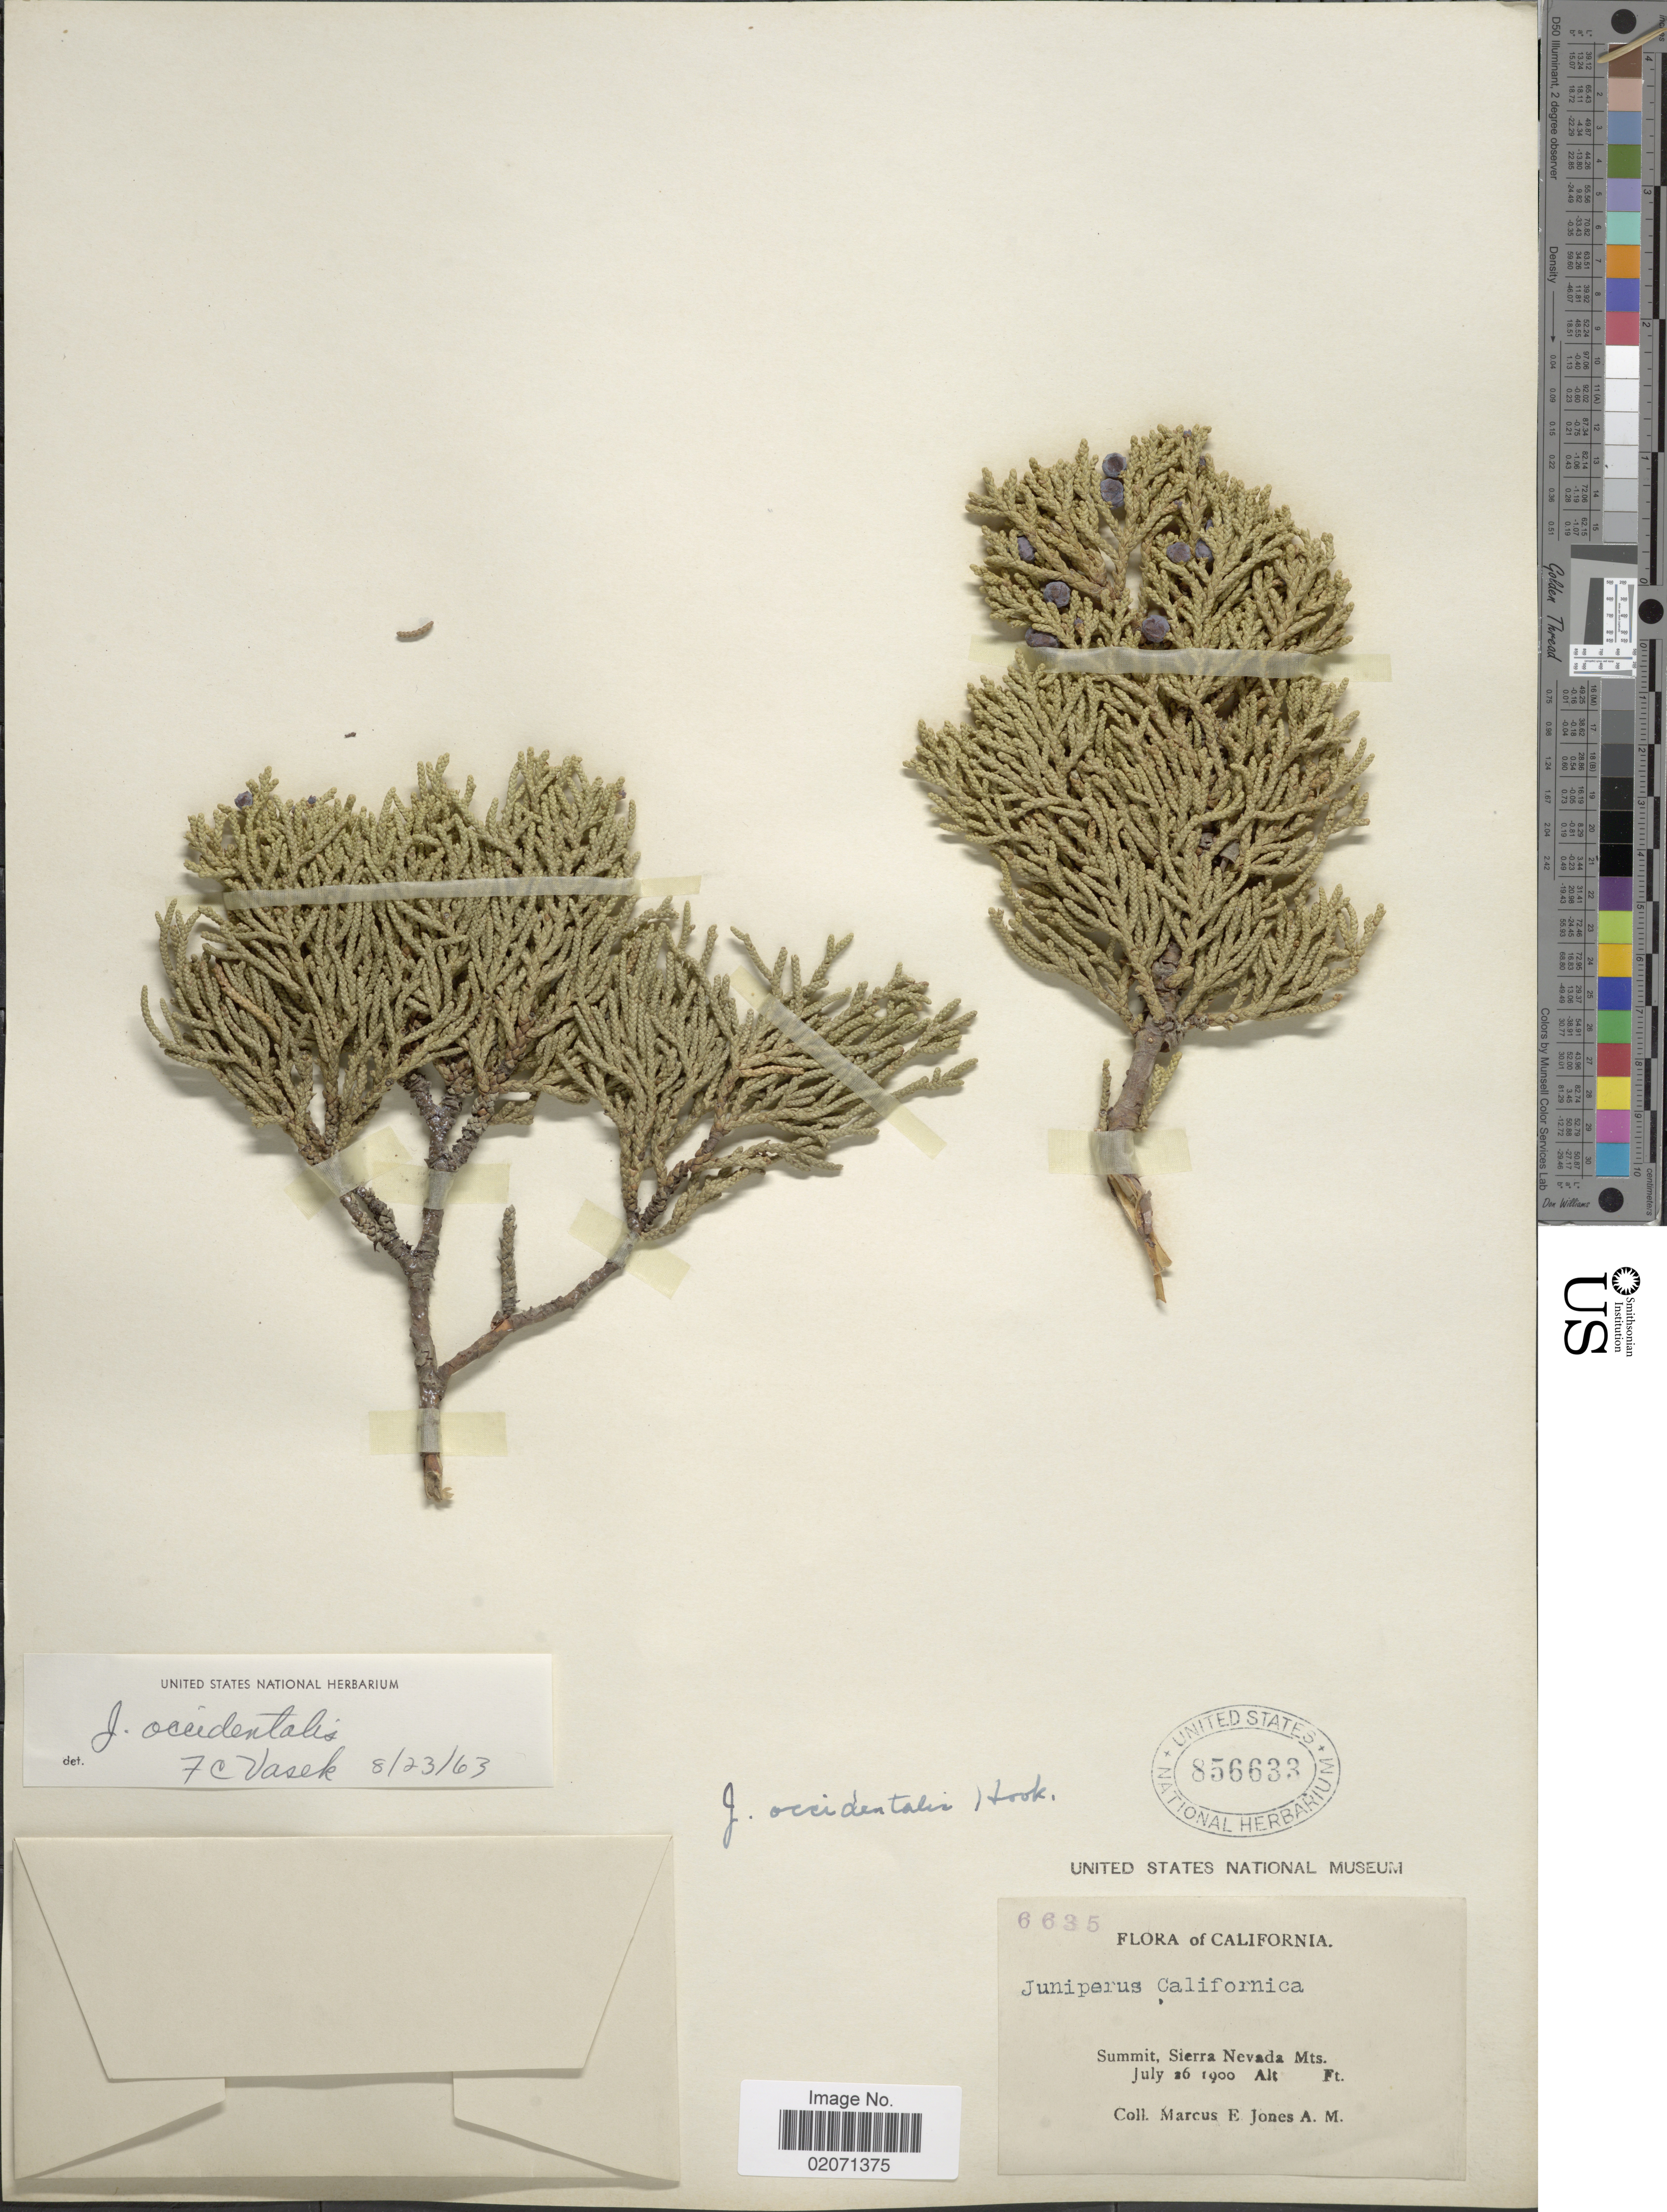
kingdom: Plantae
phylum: Tracheophyta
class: Pinopsida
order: Pinales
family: Cupressaceae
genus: Juniperus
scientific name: Juniperus occidentalis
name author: Hook.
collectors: M. E. Jones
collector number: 6635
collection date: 1900-07-26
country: United States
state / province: California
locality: Summit, Sierra Nevada Mts.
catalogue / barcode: US 856633